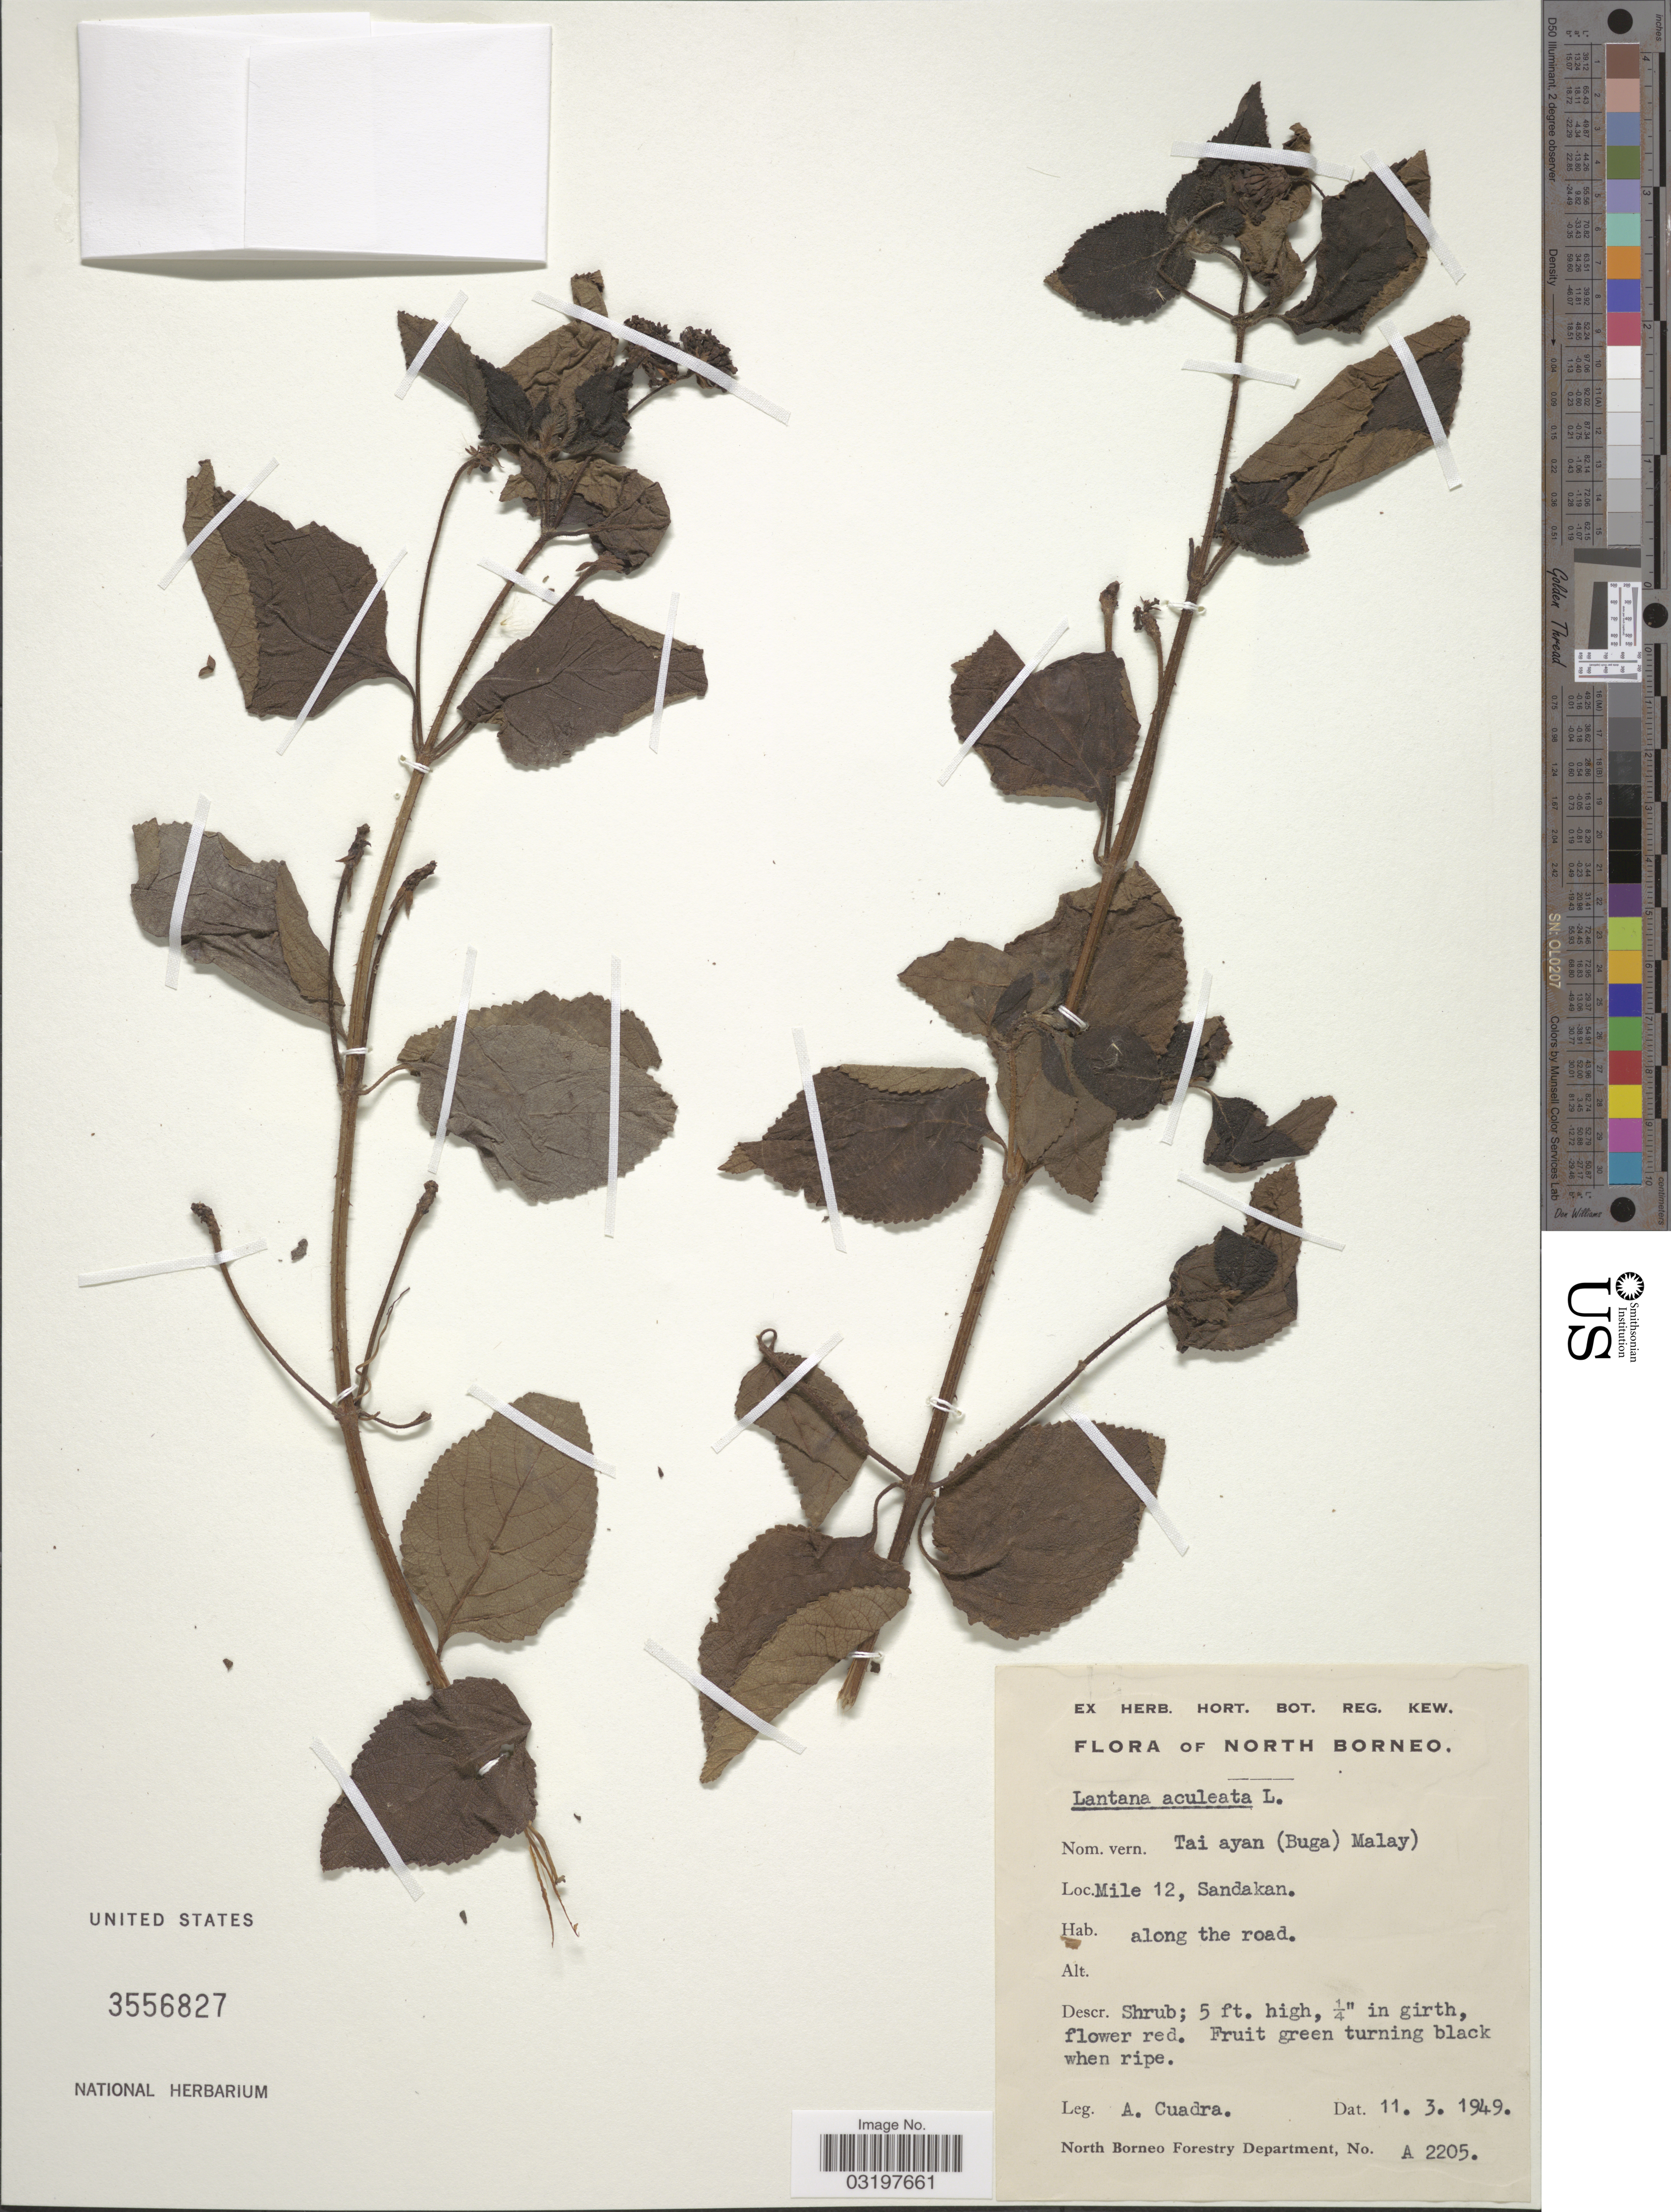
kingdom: Plantae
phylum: Tracheophyta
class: Magnoliopsida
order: Lamiales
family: Verbenaceae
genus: Lantana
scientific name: Lantana camara var. aculeata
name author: (L.) Moldenke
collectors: A. Cuadra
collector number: A2205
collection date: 1949-03-11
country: Malaysia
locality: North Borneo. Mile 12m Sandakan.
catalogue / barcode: US 3556827